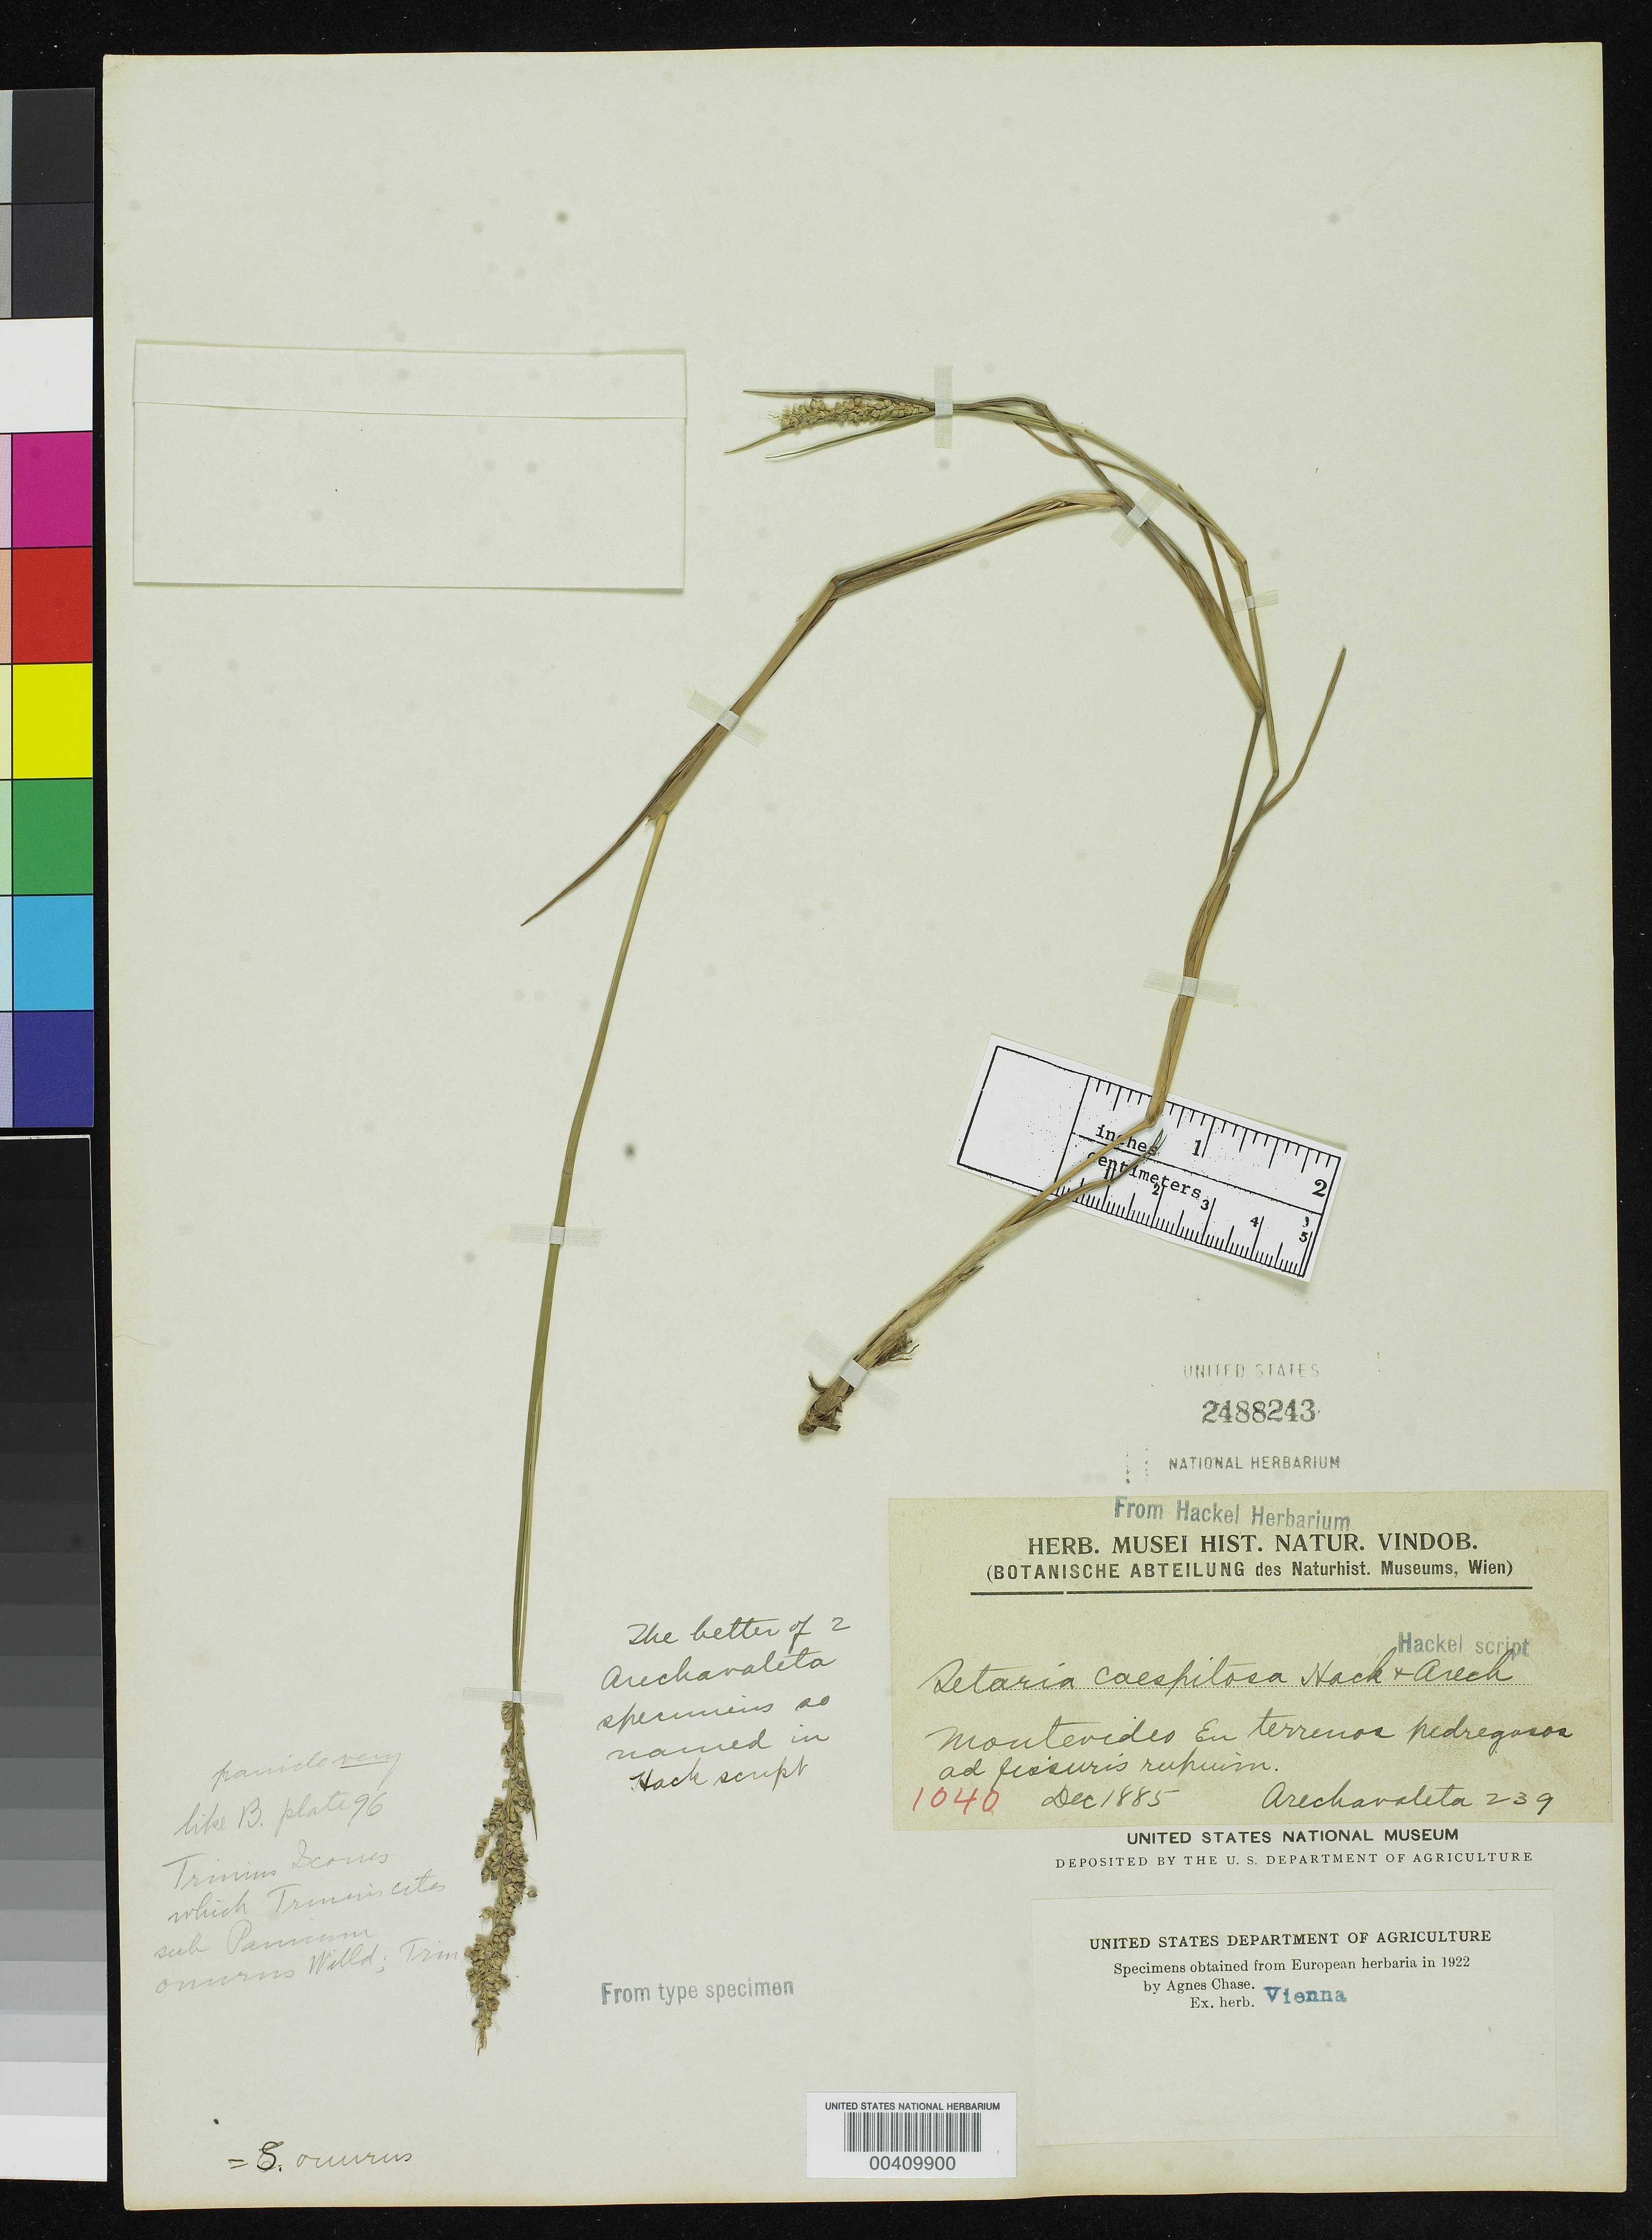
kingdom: Plantae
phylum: Tracheophyta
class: Liliopsida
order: Poales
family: Poaceae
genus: Setaria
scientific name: Setaria caespitosa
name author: Hack. & Arechav.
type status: Type Fragment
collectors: J. Arechavaleta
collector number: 239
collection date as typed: Dec 1885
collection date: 1885-12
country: Uruguay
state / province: Montevideo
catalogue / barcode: US 2488243